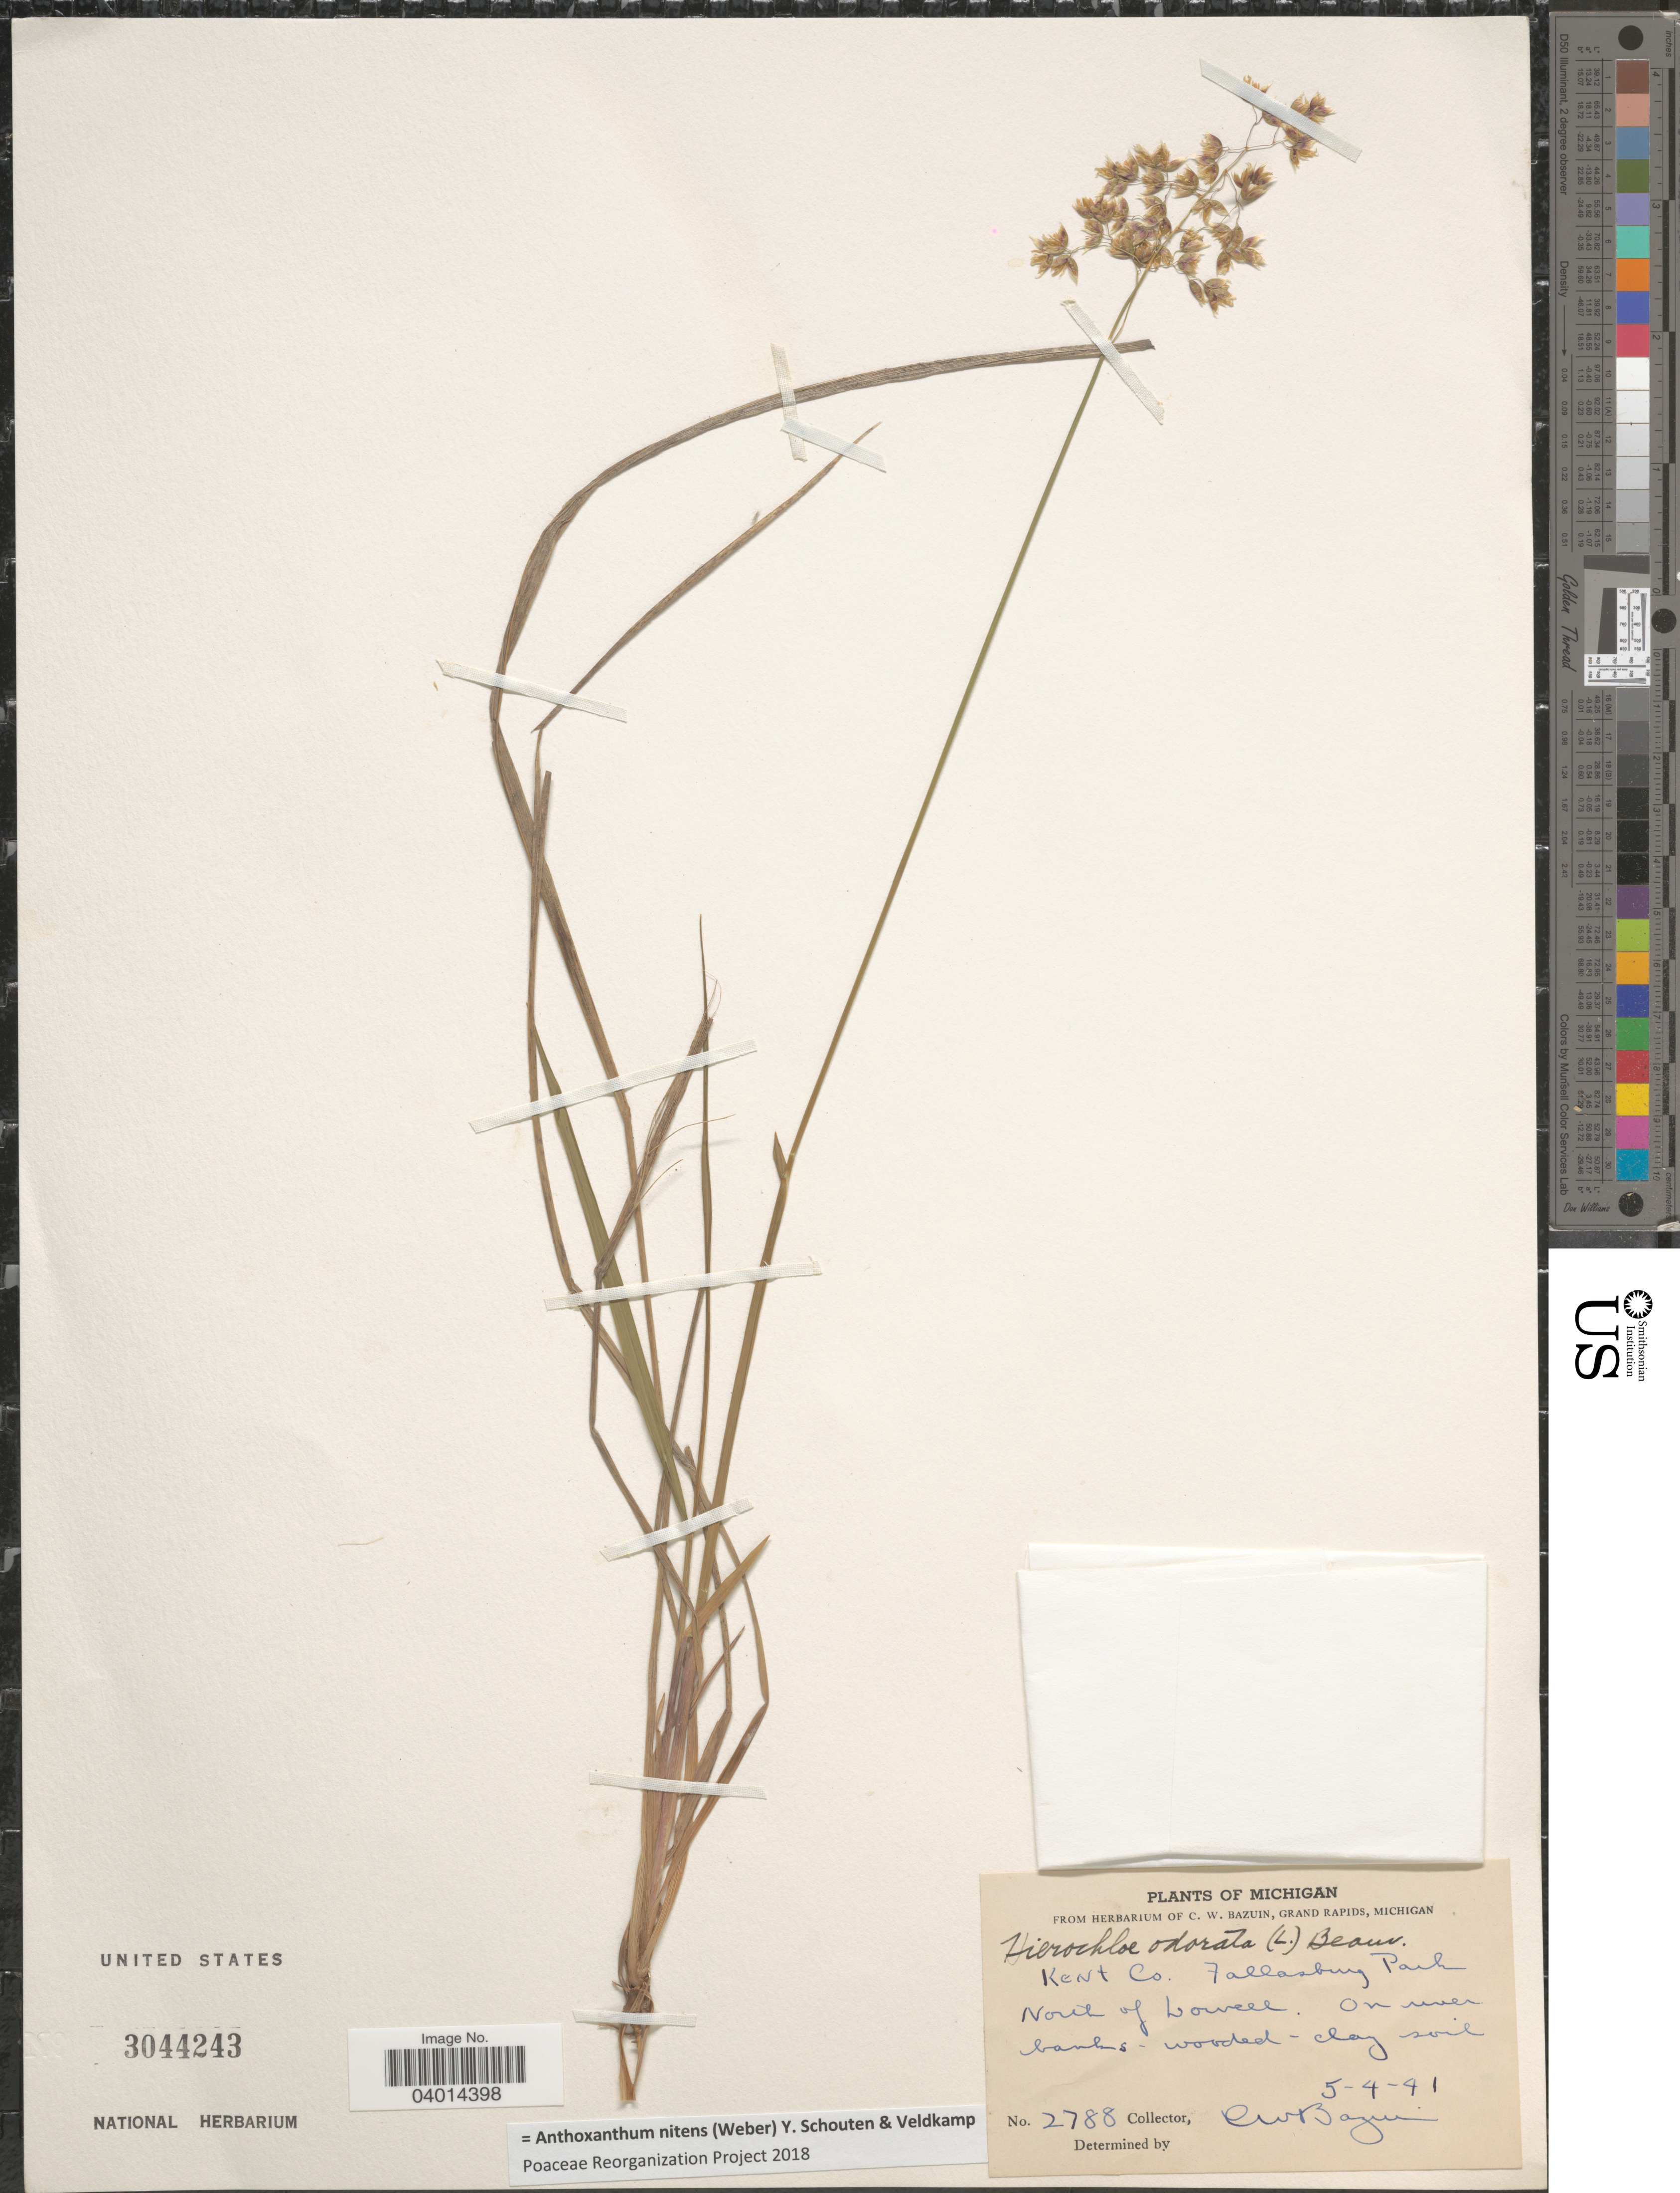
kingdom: Plantae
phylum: Tracheophyta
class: Liliopsida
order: Poales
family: Poaceae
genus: Anthoxanthum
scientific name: Anthoxanthum nitens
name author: (G.H. Weber) R.T.A. Schouten & Veldkamp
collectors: C. Bazuin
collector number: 2788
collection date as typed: Transcribed d/m/y: 4/5/41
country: United States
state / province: Michigan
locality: Kent Co. Fallasburg Park. North of Lowell.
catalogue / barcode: US 3044243